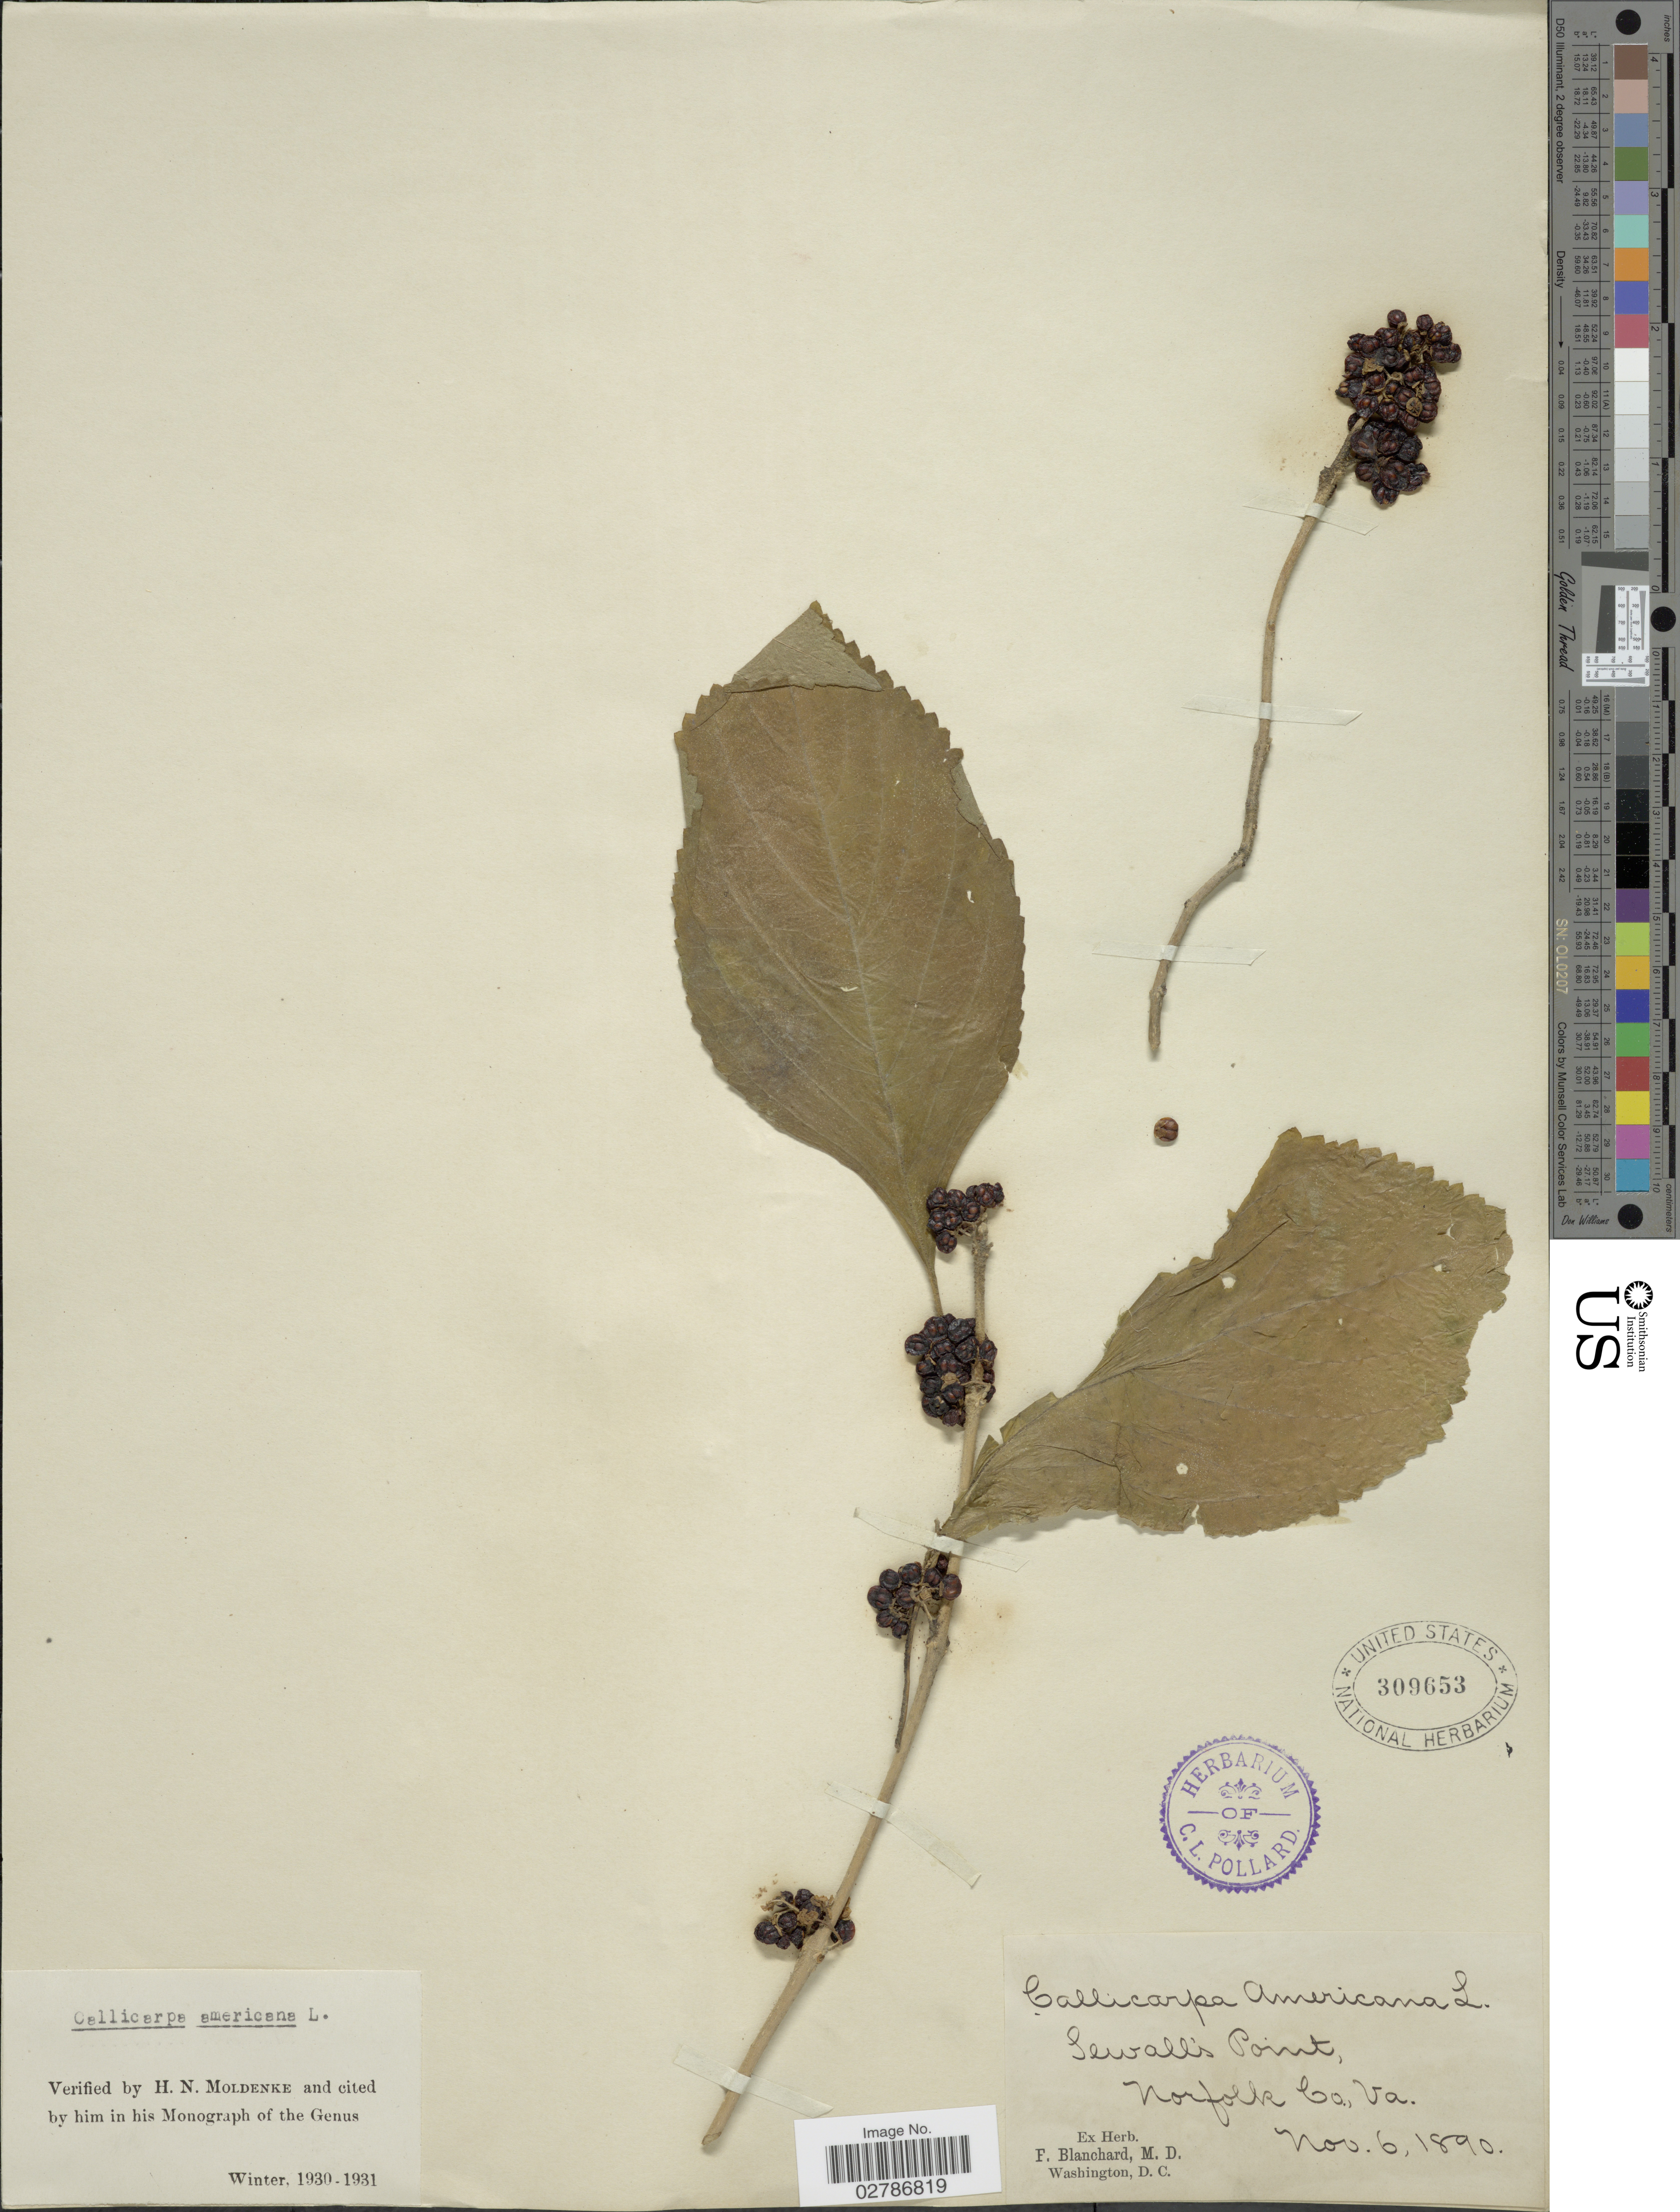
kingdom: Plantae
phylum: Tracheophyta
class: Magnoliopsida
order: Lamiales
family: Lamiaceae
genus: Callicarpa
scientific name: Callicarpa americana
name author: L.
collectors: ex herb. F. Blanchard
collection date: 1890-11-06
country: United States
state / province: Virginia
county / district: City of Norfolk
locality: Sewall's Point, Norfolk Co., Va.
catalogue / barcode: US 309653